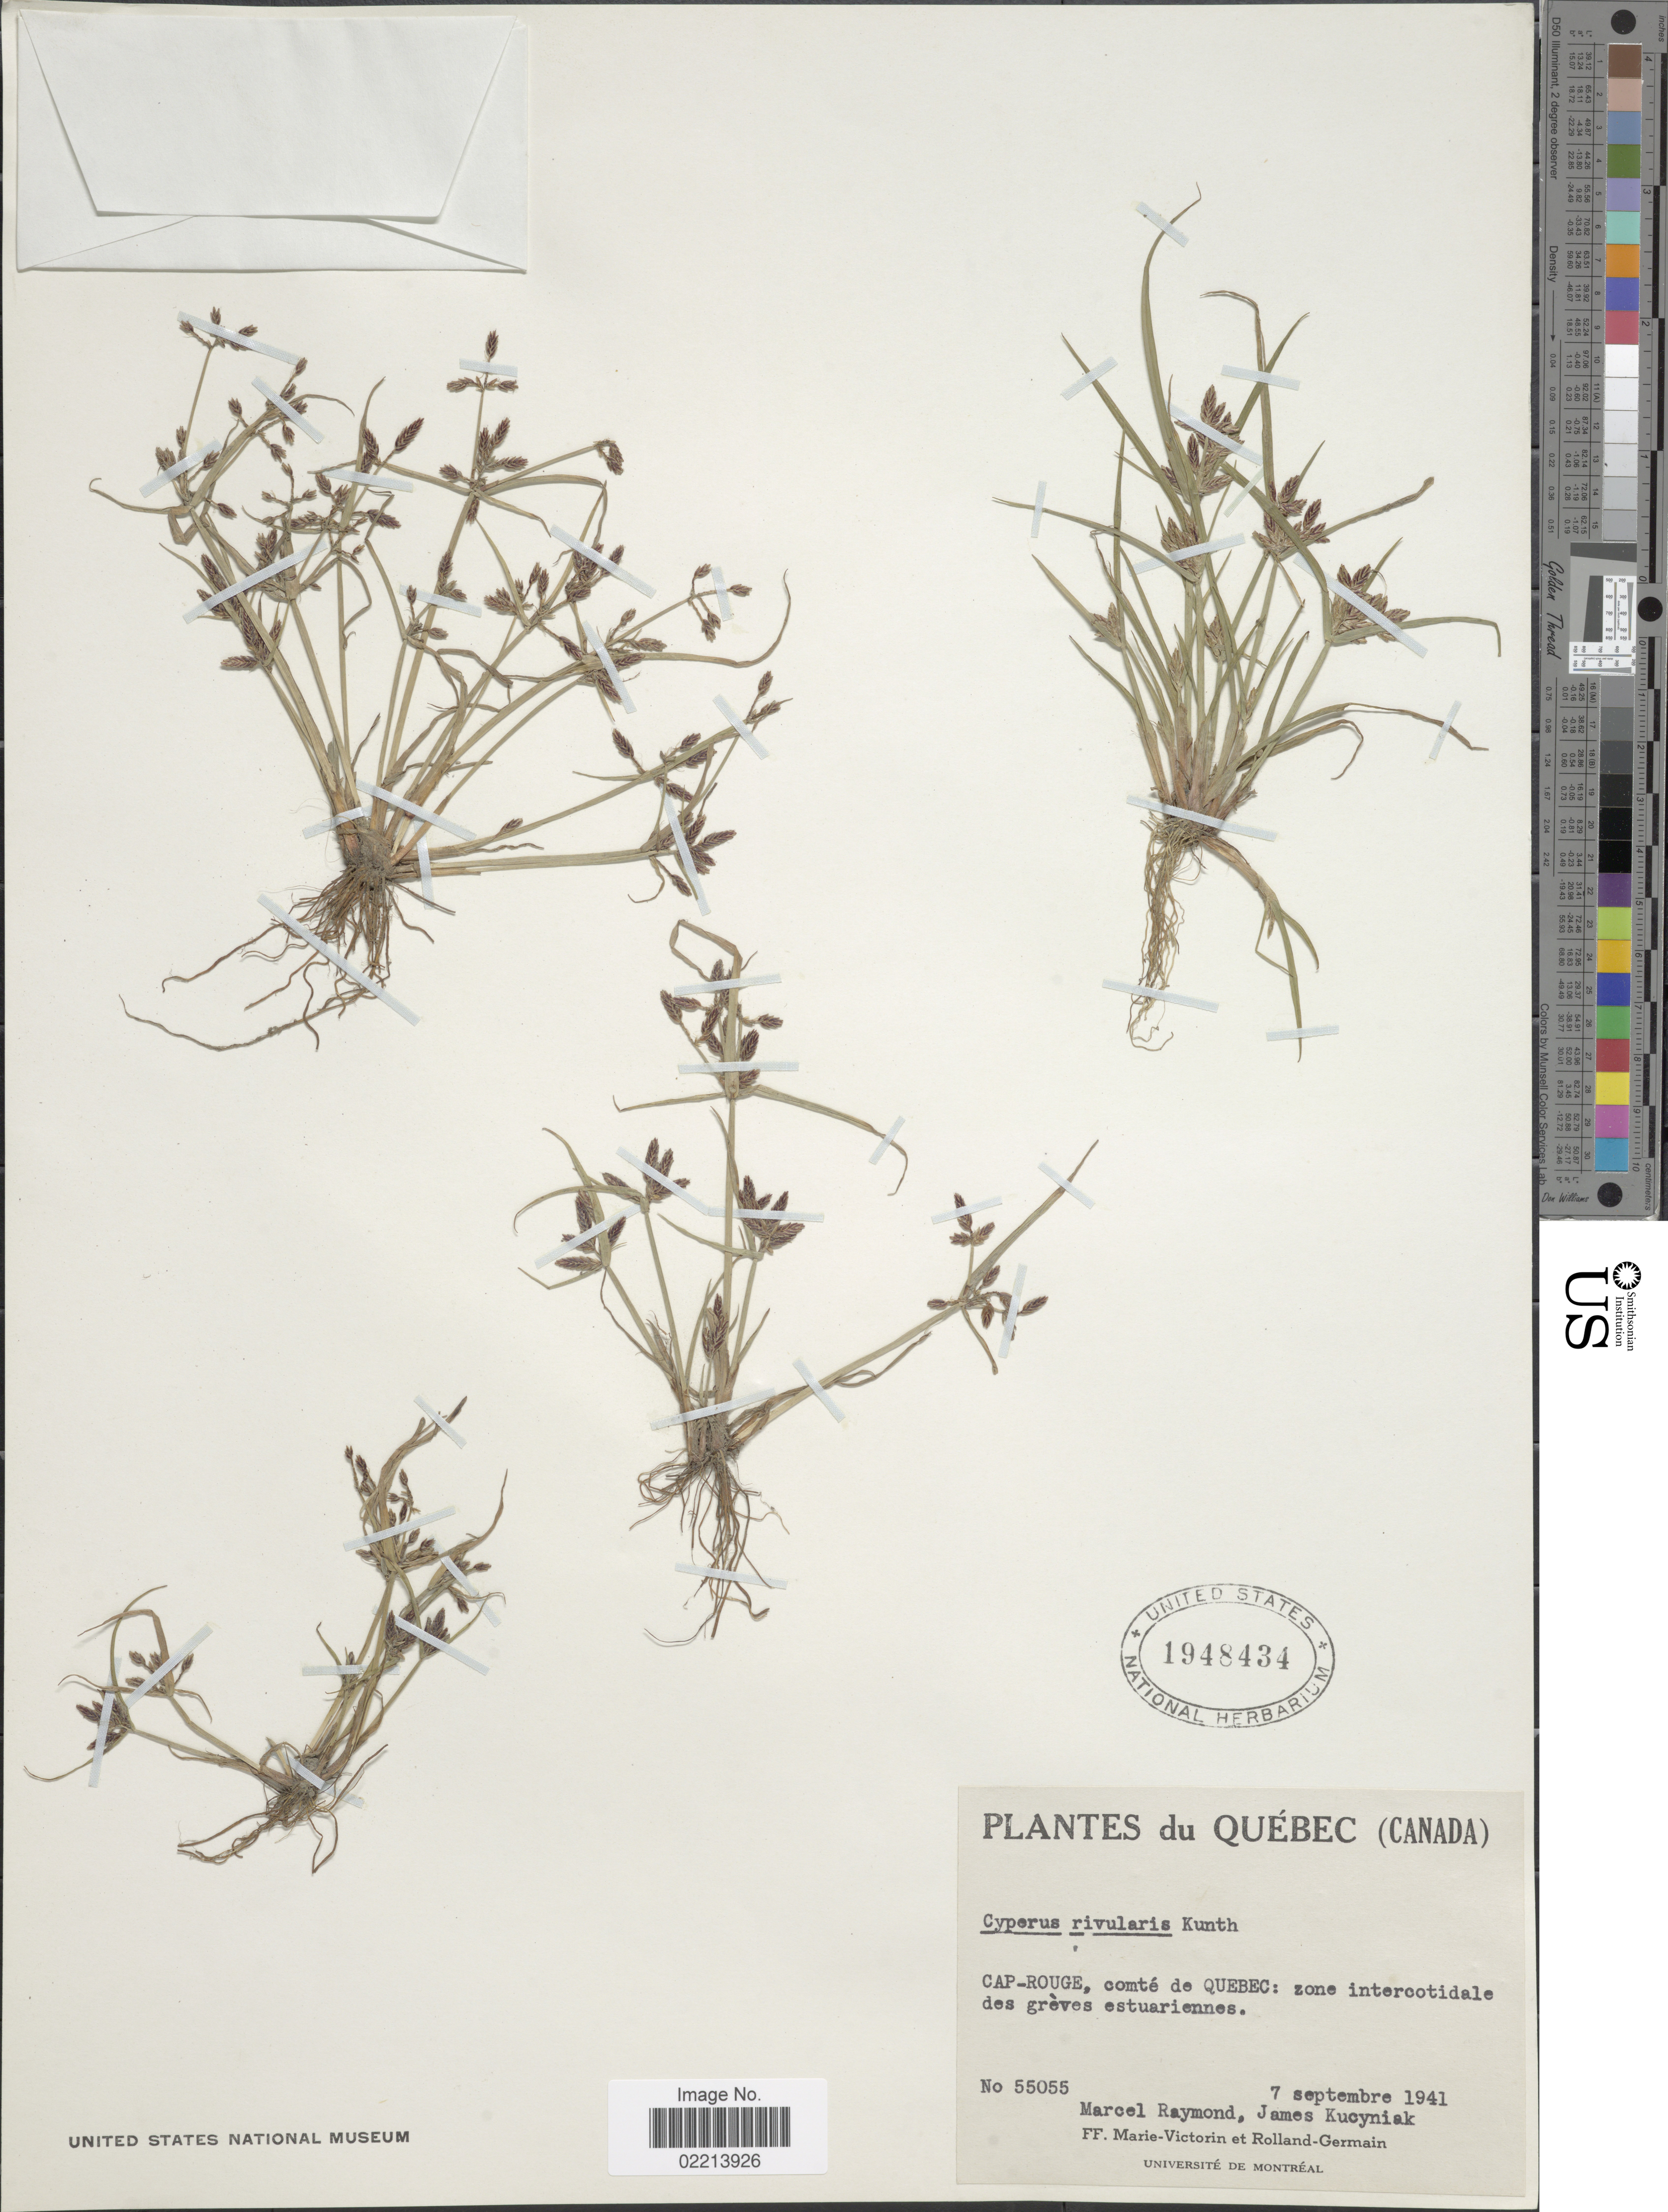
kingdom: Plantae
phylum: Tracheophyta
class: Liliopsida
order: Poales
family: Cyperaceae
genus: Cyperus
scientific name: Cyperus bipartitus Torr.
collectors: M. Raymond, J. Kucyniak, F. Marie-Victorin & Rolland-Germain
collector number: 55055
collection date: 1941-09-07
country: Canada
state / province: Quebec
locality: Cap-Rouge, comte de Quebec: zone intercotidale des greves estuariennes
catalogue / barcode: US 1948434